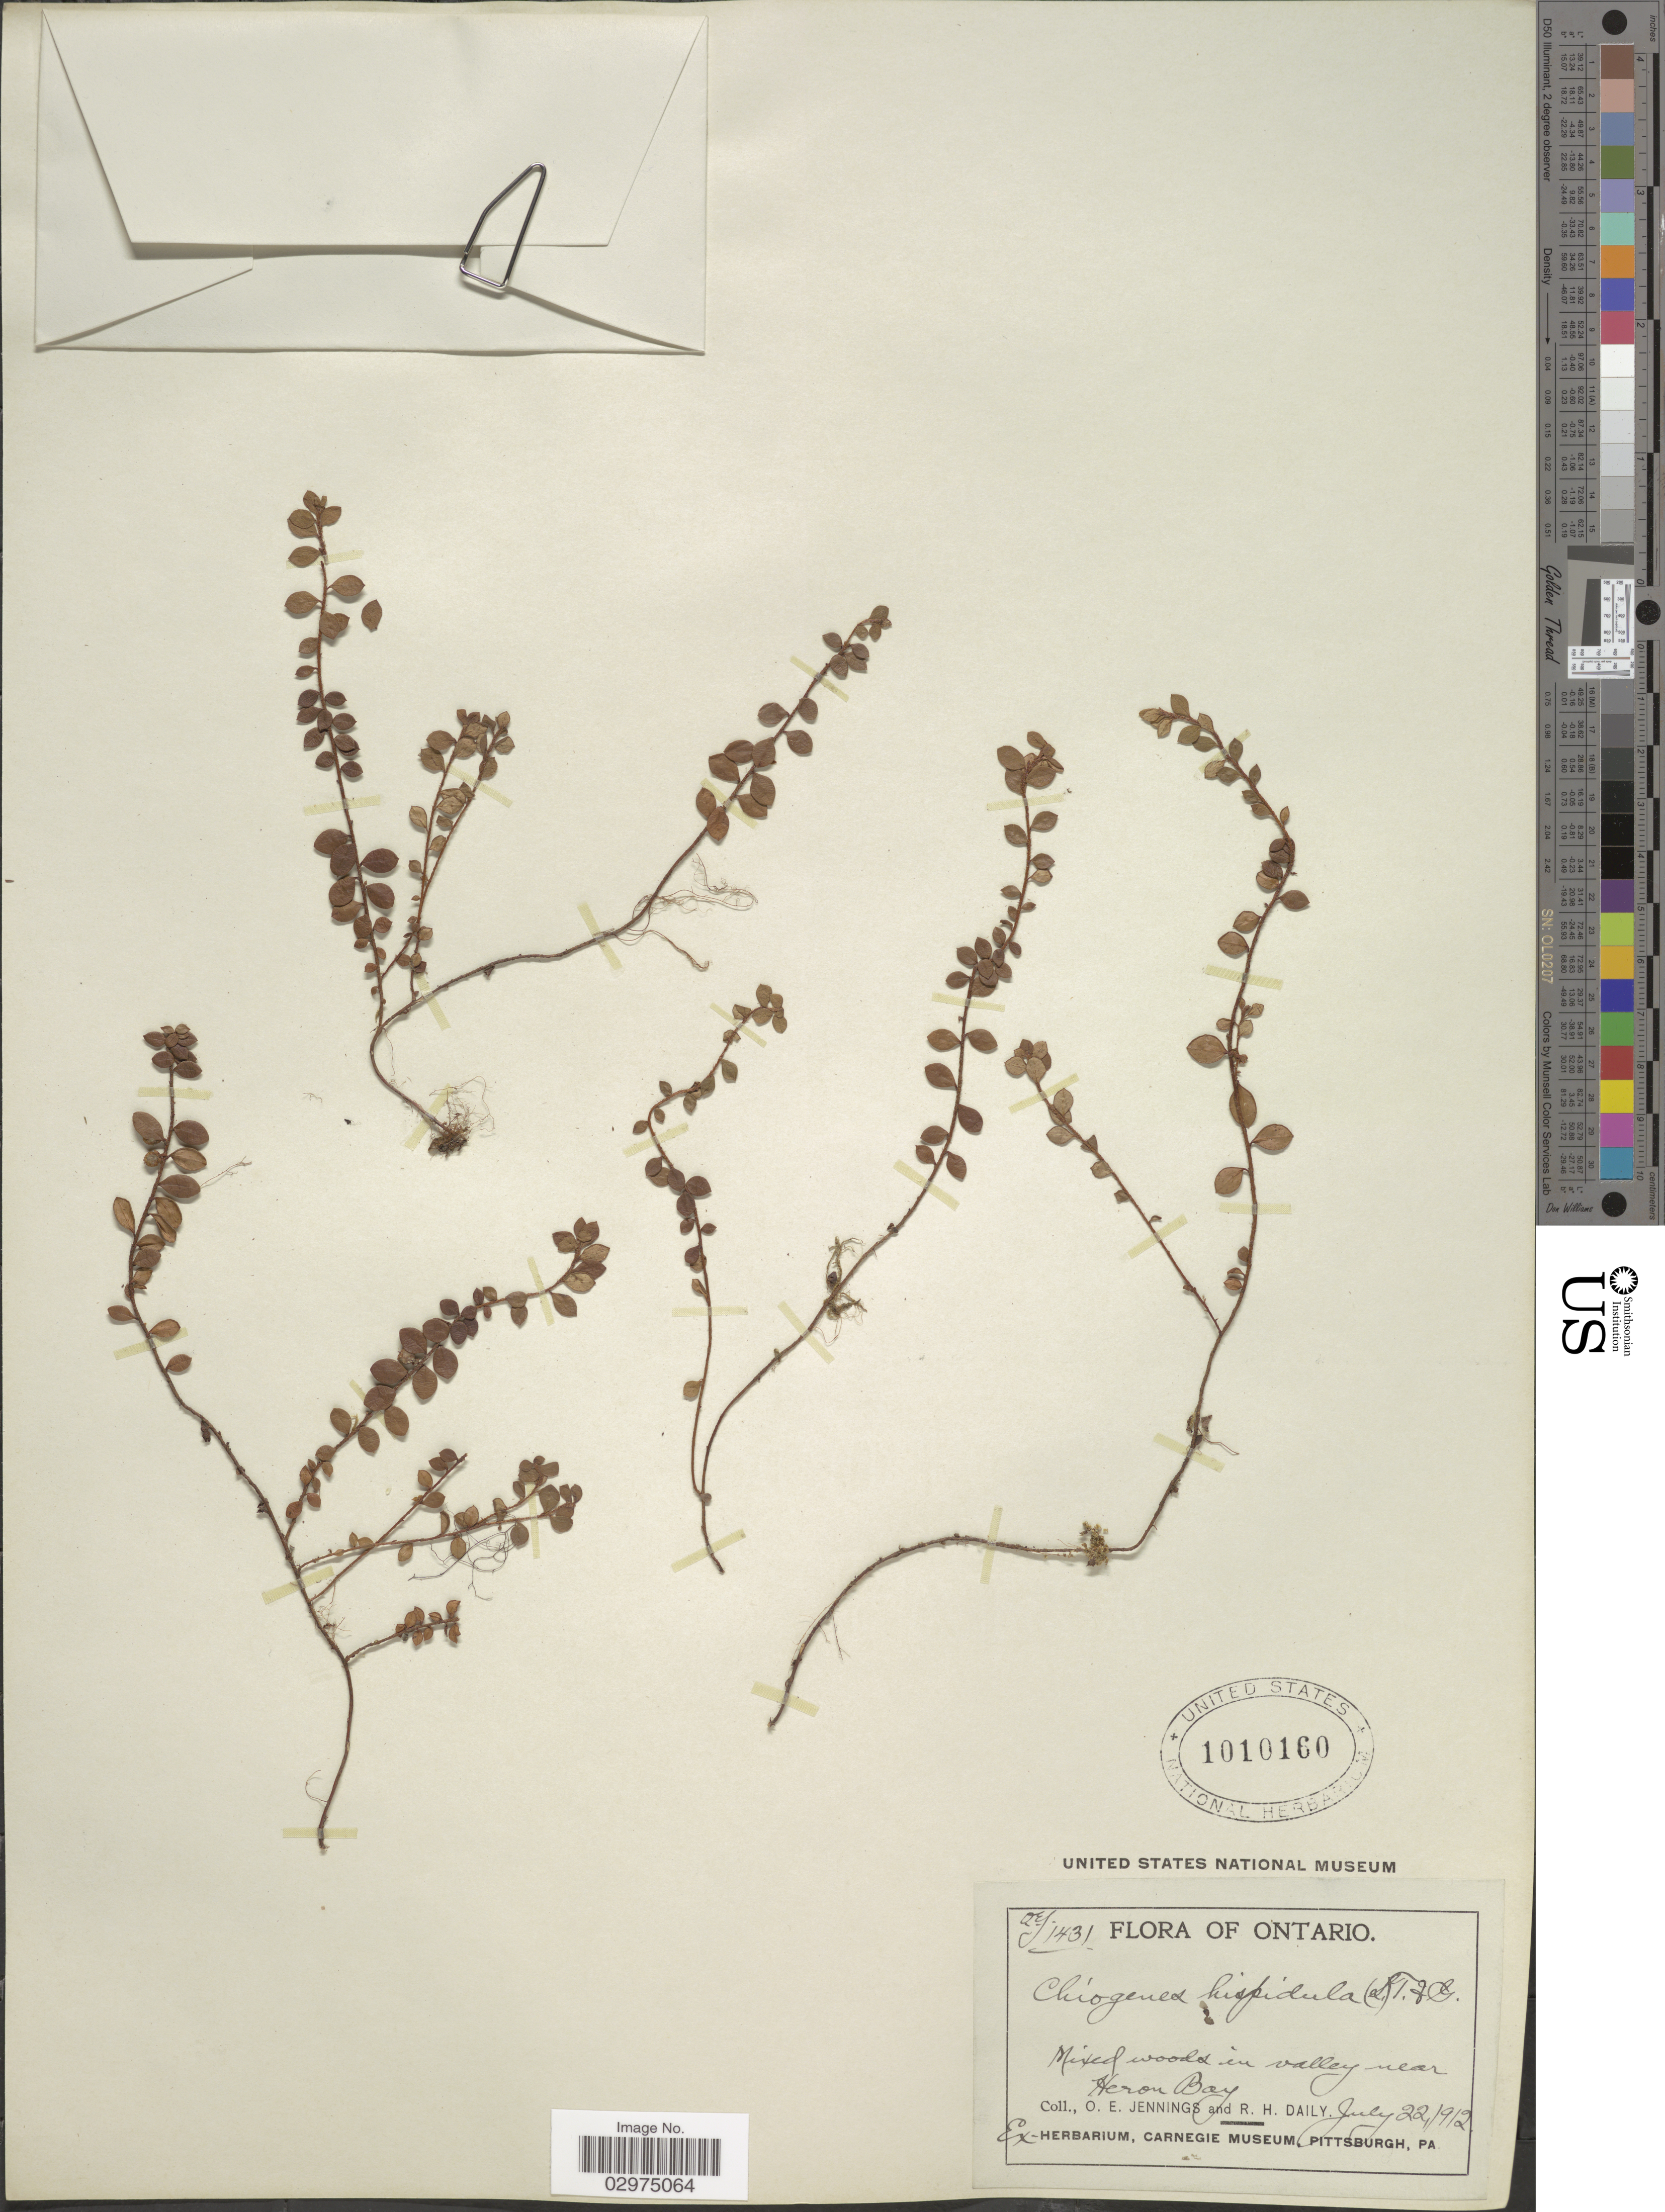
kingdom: Plantae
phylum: Tracheophyta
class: Magnoliopsida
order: Ericales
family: Ericaceae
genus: Gaultheria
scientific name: Gaultheria hispidula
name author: (L.) Muhl. ex Bigelow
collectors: O. E. Jennings & R. Daily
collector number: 1431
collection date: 1912-07-22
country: Canada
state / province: Ontario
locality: Mixed woods in valley near Heron Bay.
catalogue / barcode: US 1010160